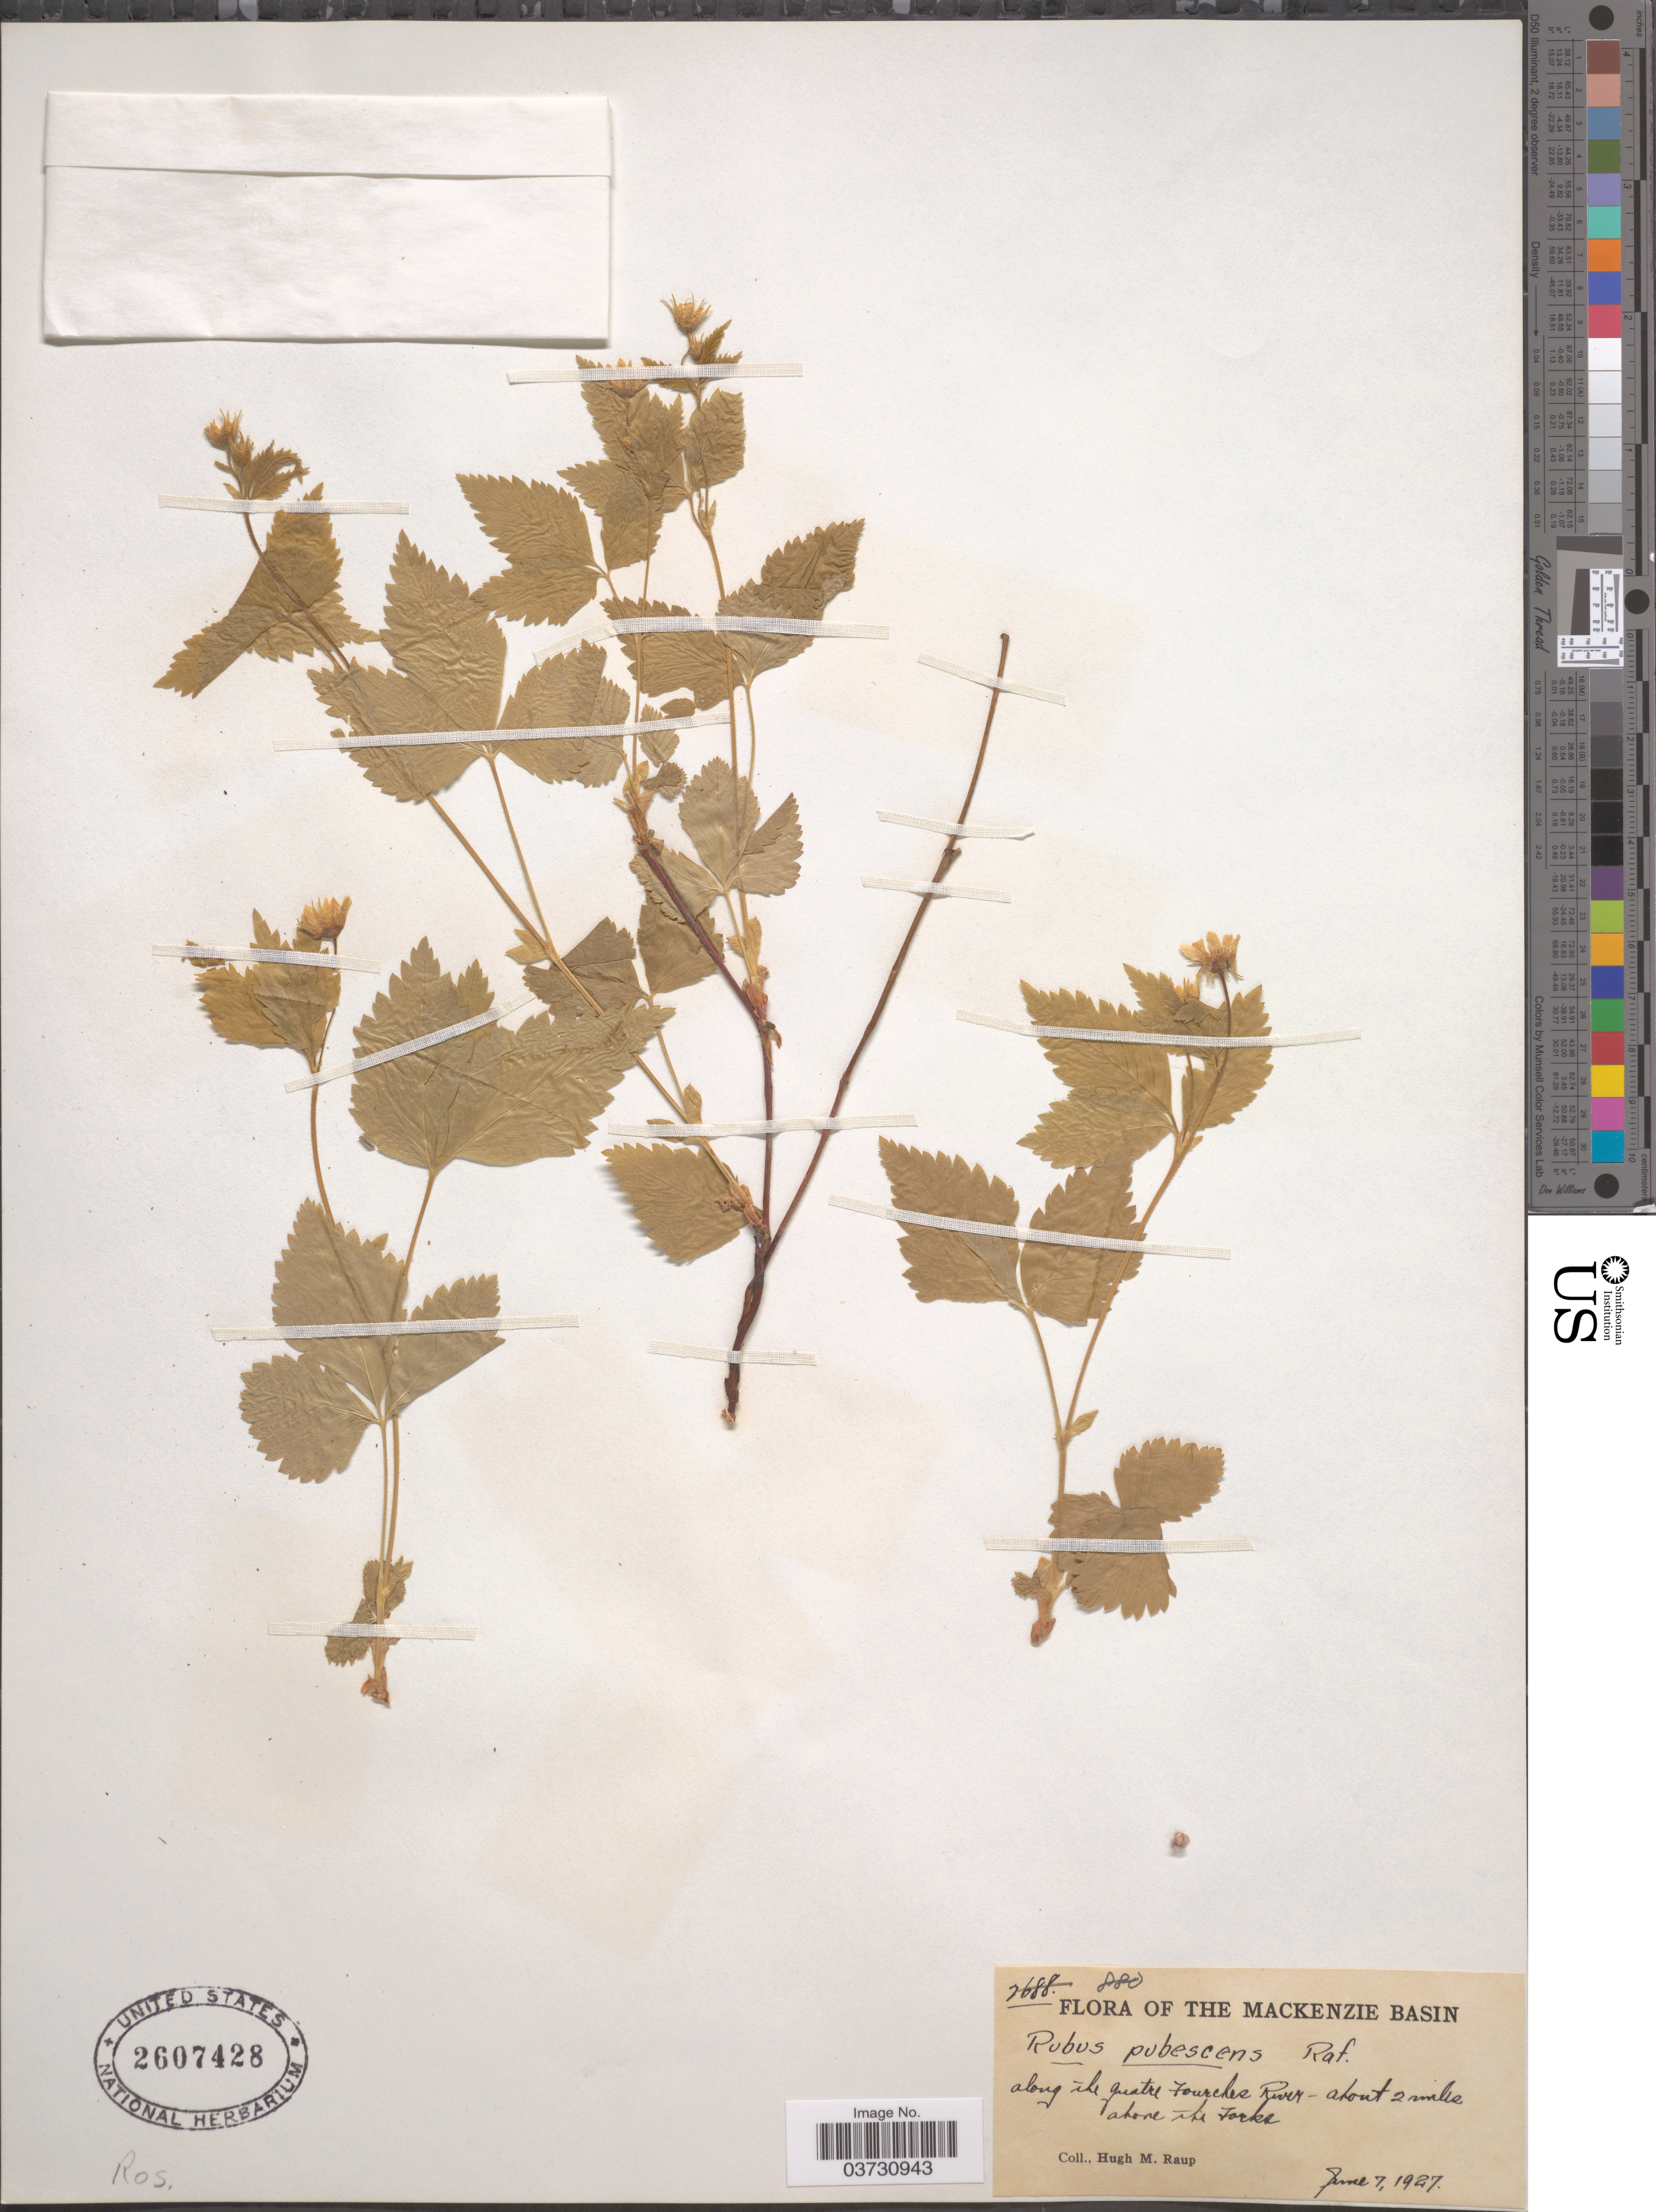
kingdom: Plantae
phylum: Tracheophyta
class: Magnoliopsida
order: Rosales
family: Rosaceae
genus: Rubus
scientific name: Rubus pubescens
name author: Raf.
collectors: H. Raup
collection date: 1927-06-07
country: Canada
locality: The Mackenzie Basin. Along the Quatre Fourches River - about 2 miles above the Forks.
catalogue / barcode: US 2607428